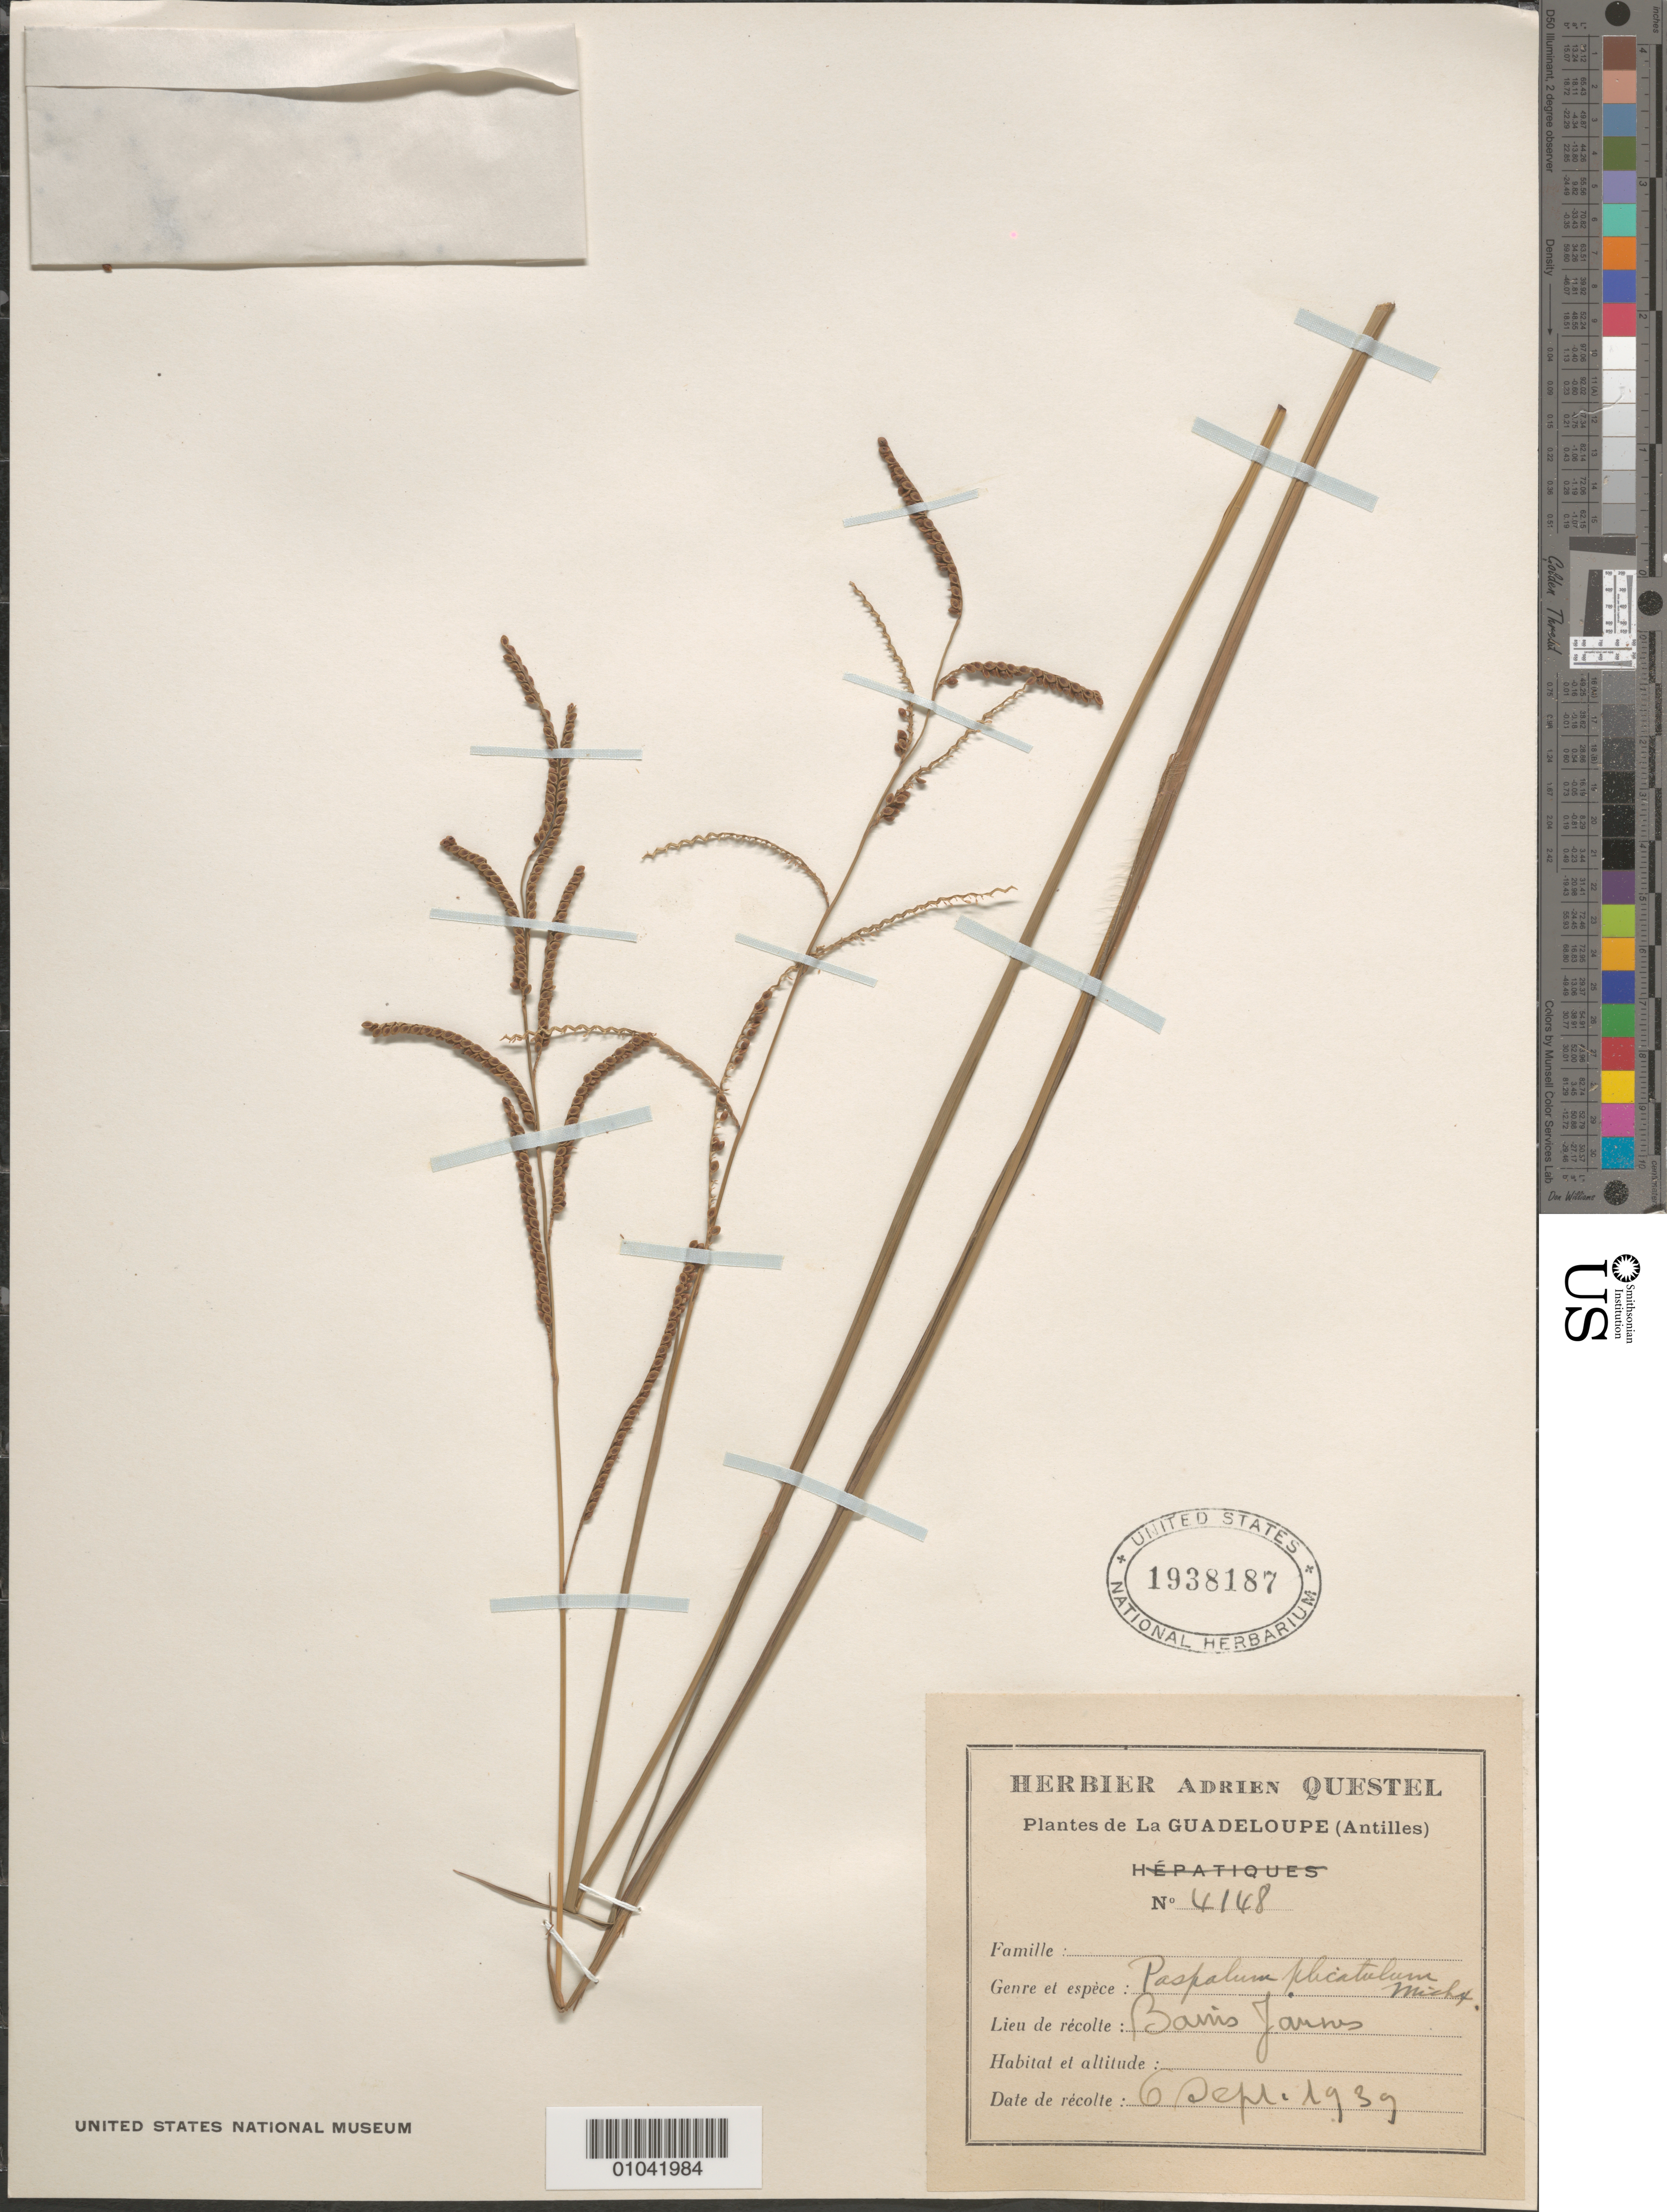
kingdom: Plantae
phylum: Tracheophyta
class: Liliopsida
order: Poales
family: Poaceae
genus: Paspalum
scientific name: Paspalum plicatulum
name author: Michx.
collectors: A. Questel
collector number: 4148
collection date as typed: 06 Sep 1939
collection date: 1939-09-06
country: Guadeloupe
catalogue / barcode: US 1938187